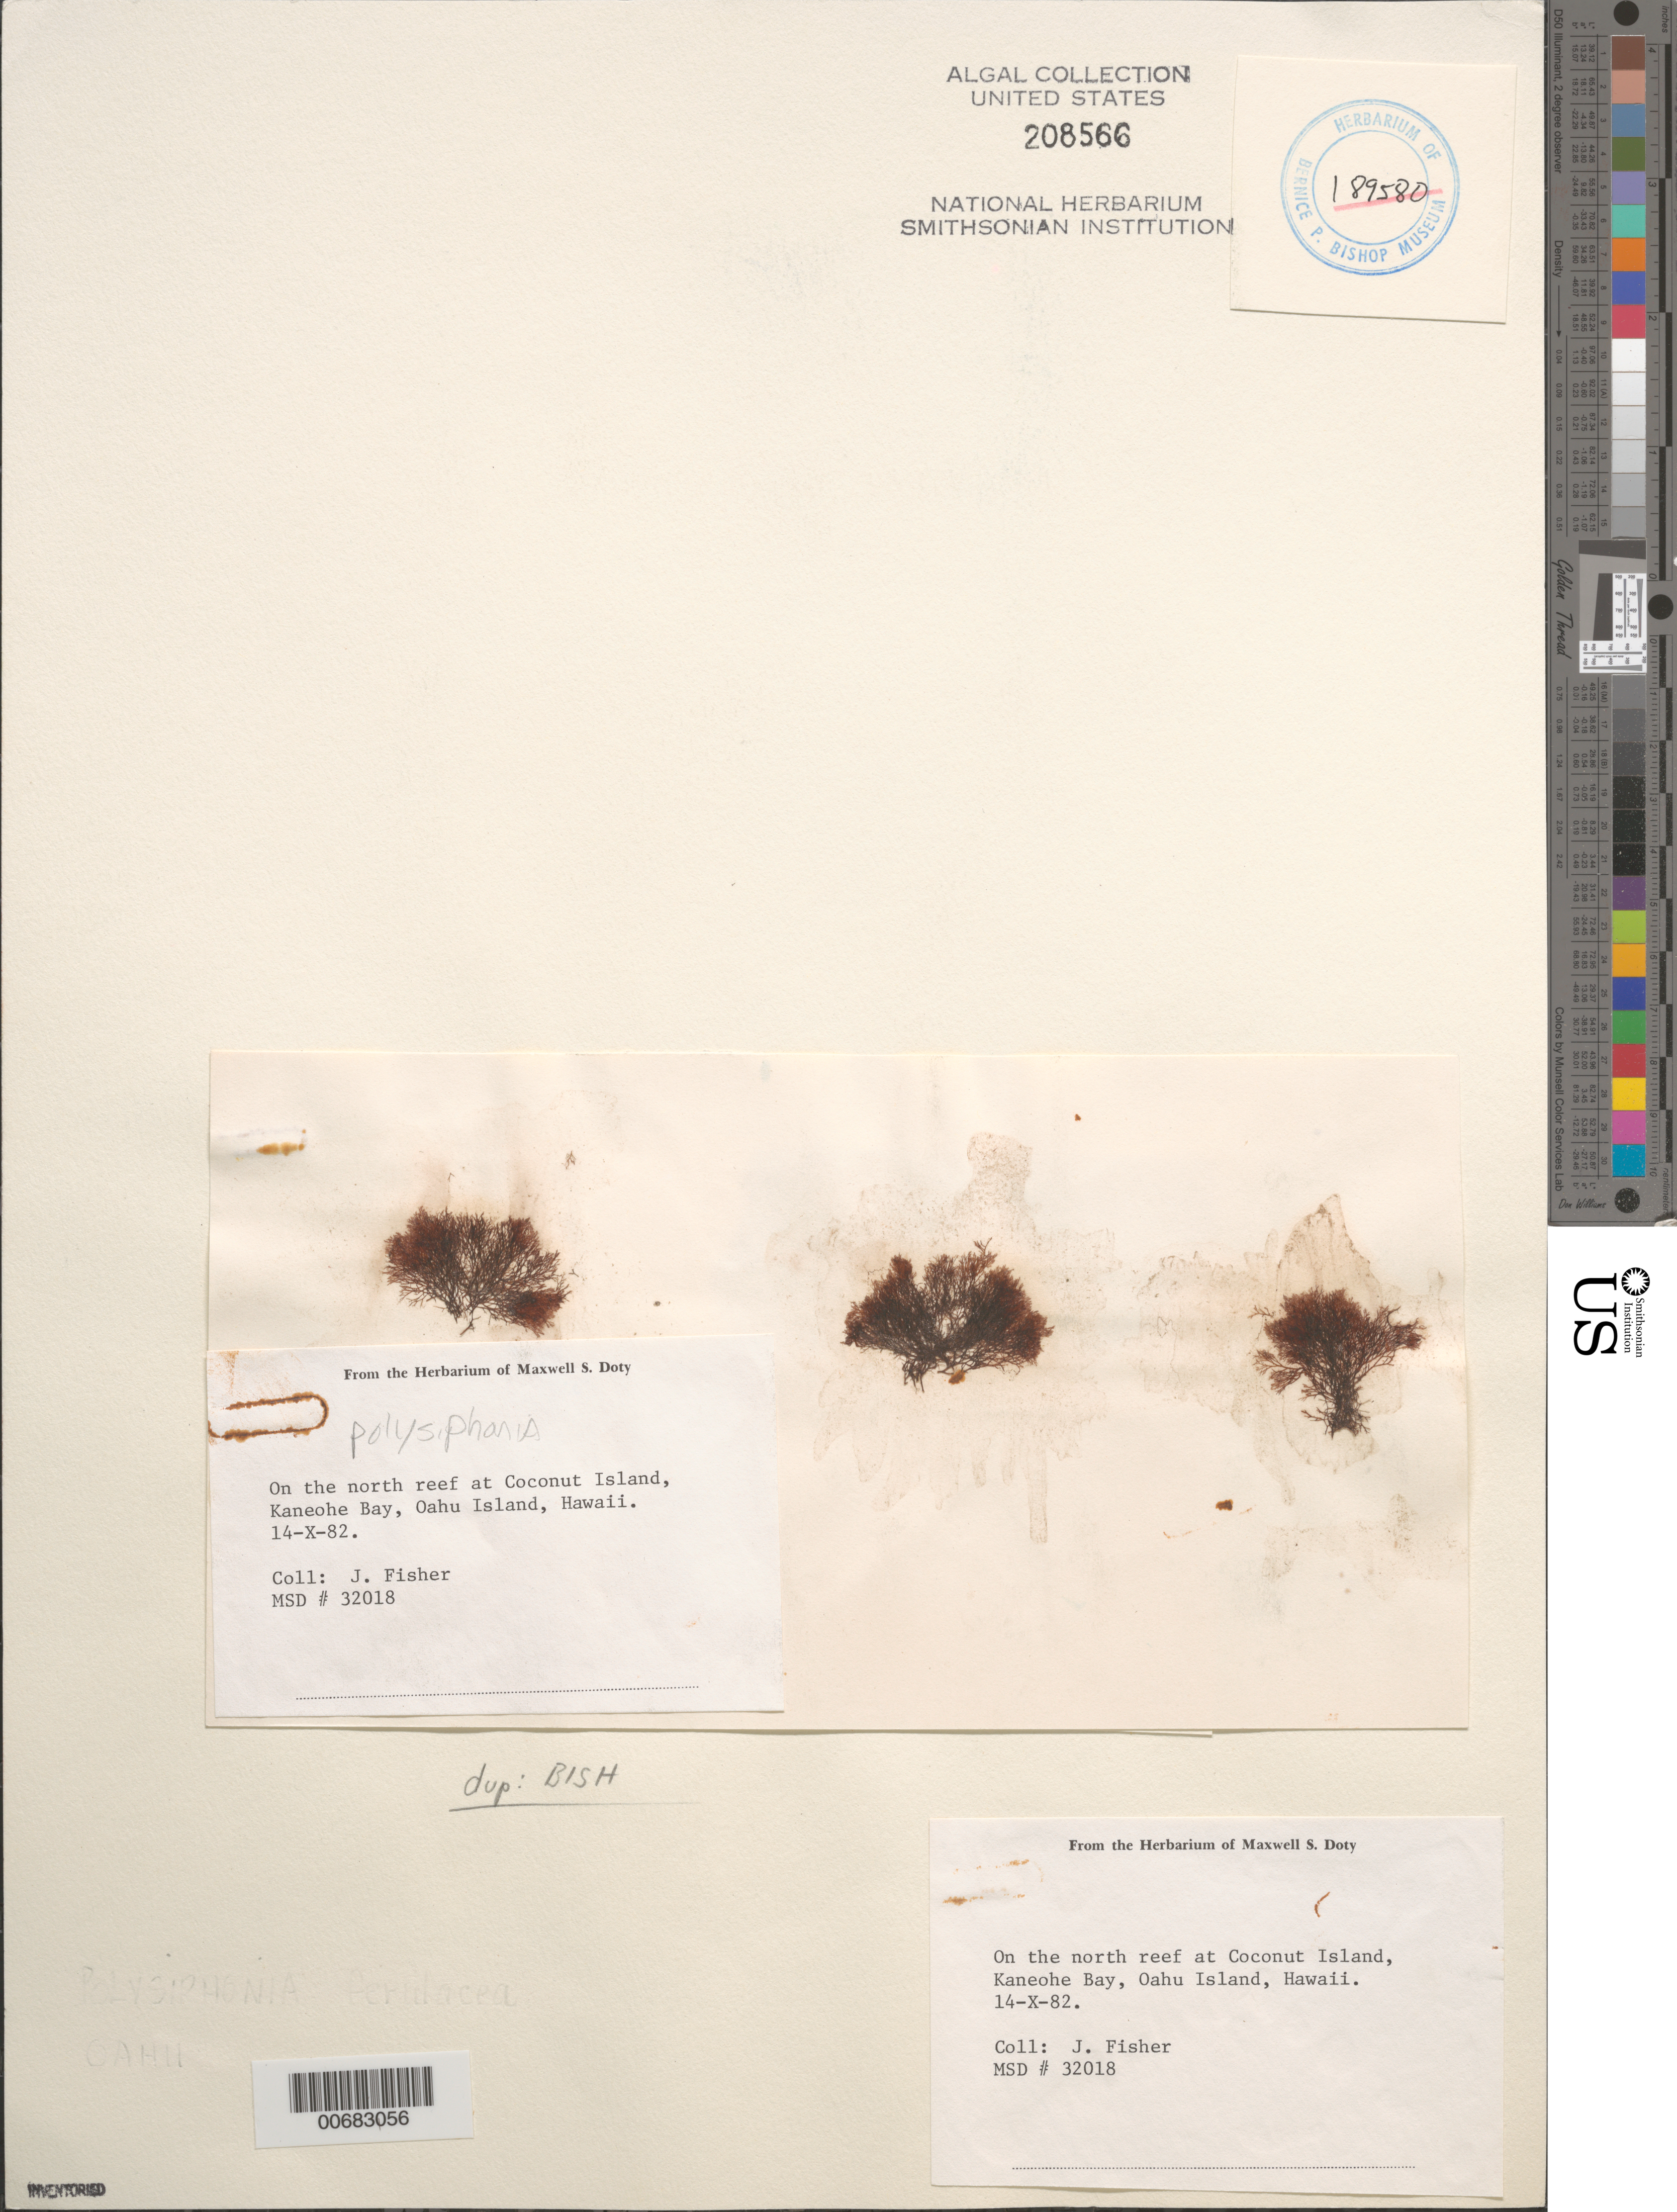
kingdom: Plantae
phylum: Rhodophyta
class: Florideophyceae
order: Ceramiales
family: Rhodomelaceae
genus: Polysiphonia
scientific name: Polysiphonia sp.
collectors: J. Fisher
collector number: MSD 32018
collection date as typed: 14 Oct 1982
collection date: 1982-10-14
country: United States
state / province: Hawaii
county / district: Honolulu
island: Oahu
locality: Coconut Island North Reef, Kaneohe Bay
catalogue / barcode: US 208566